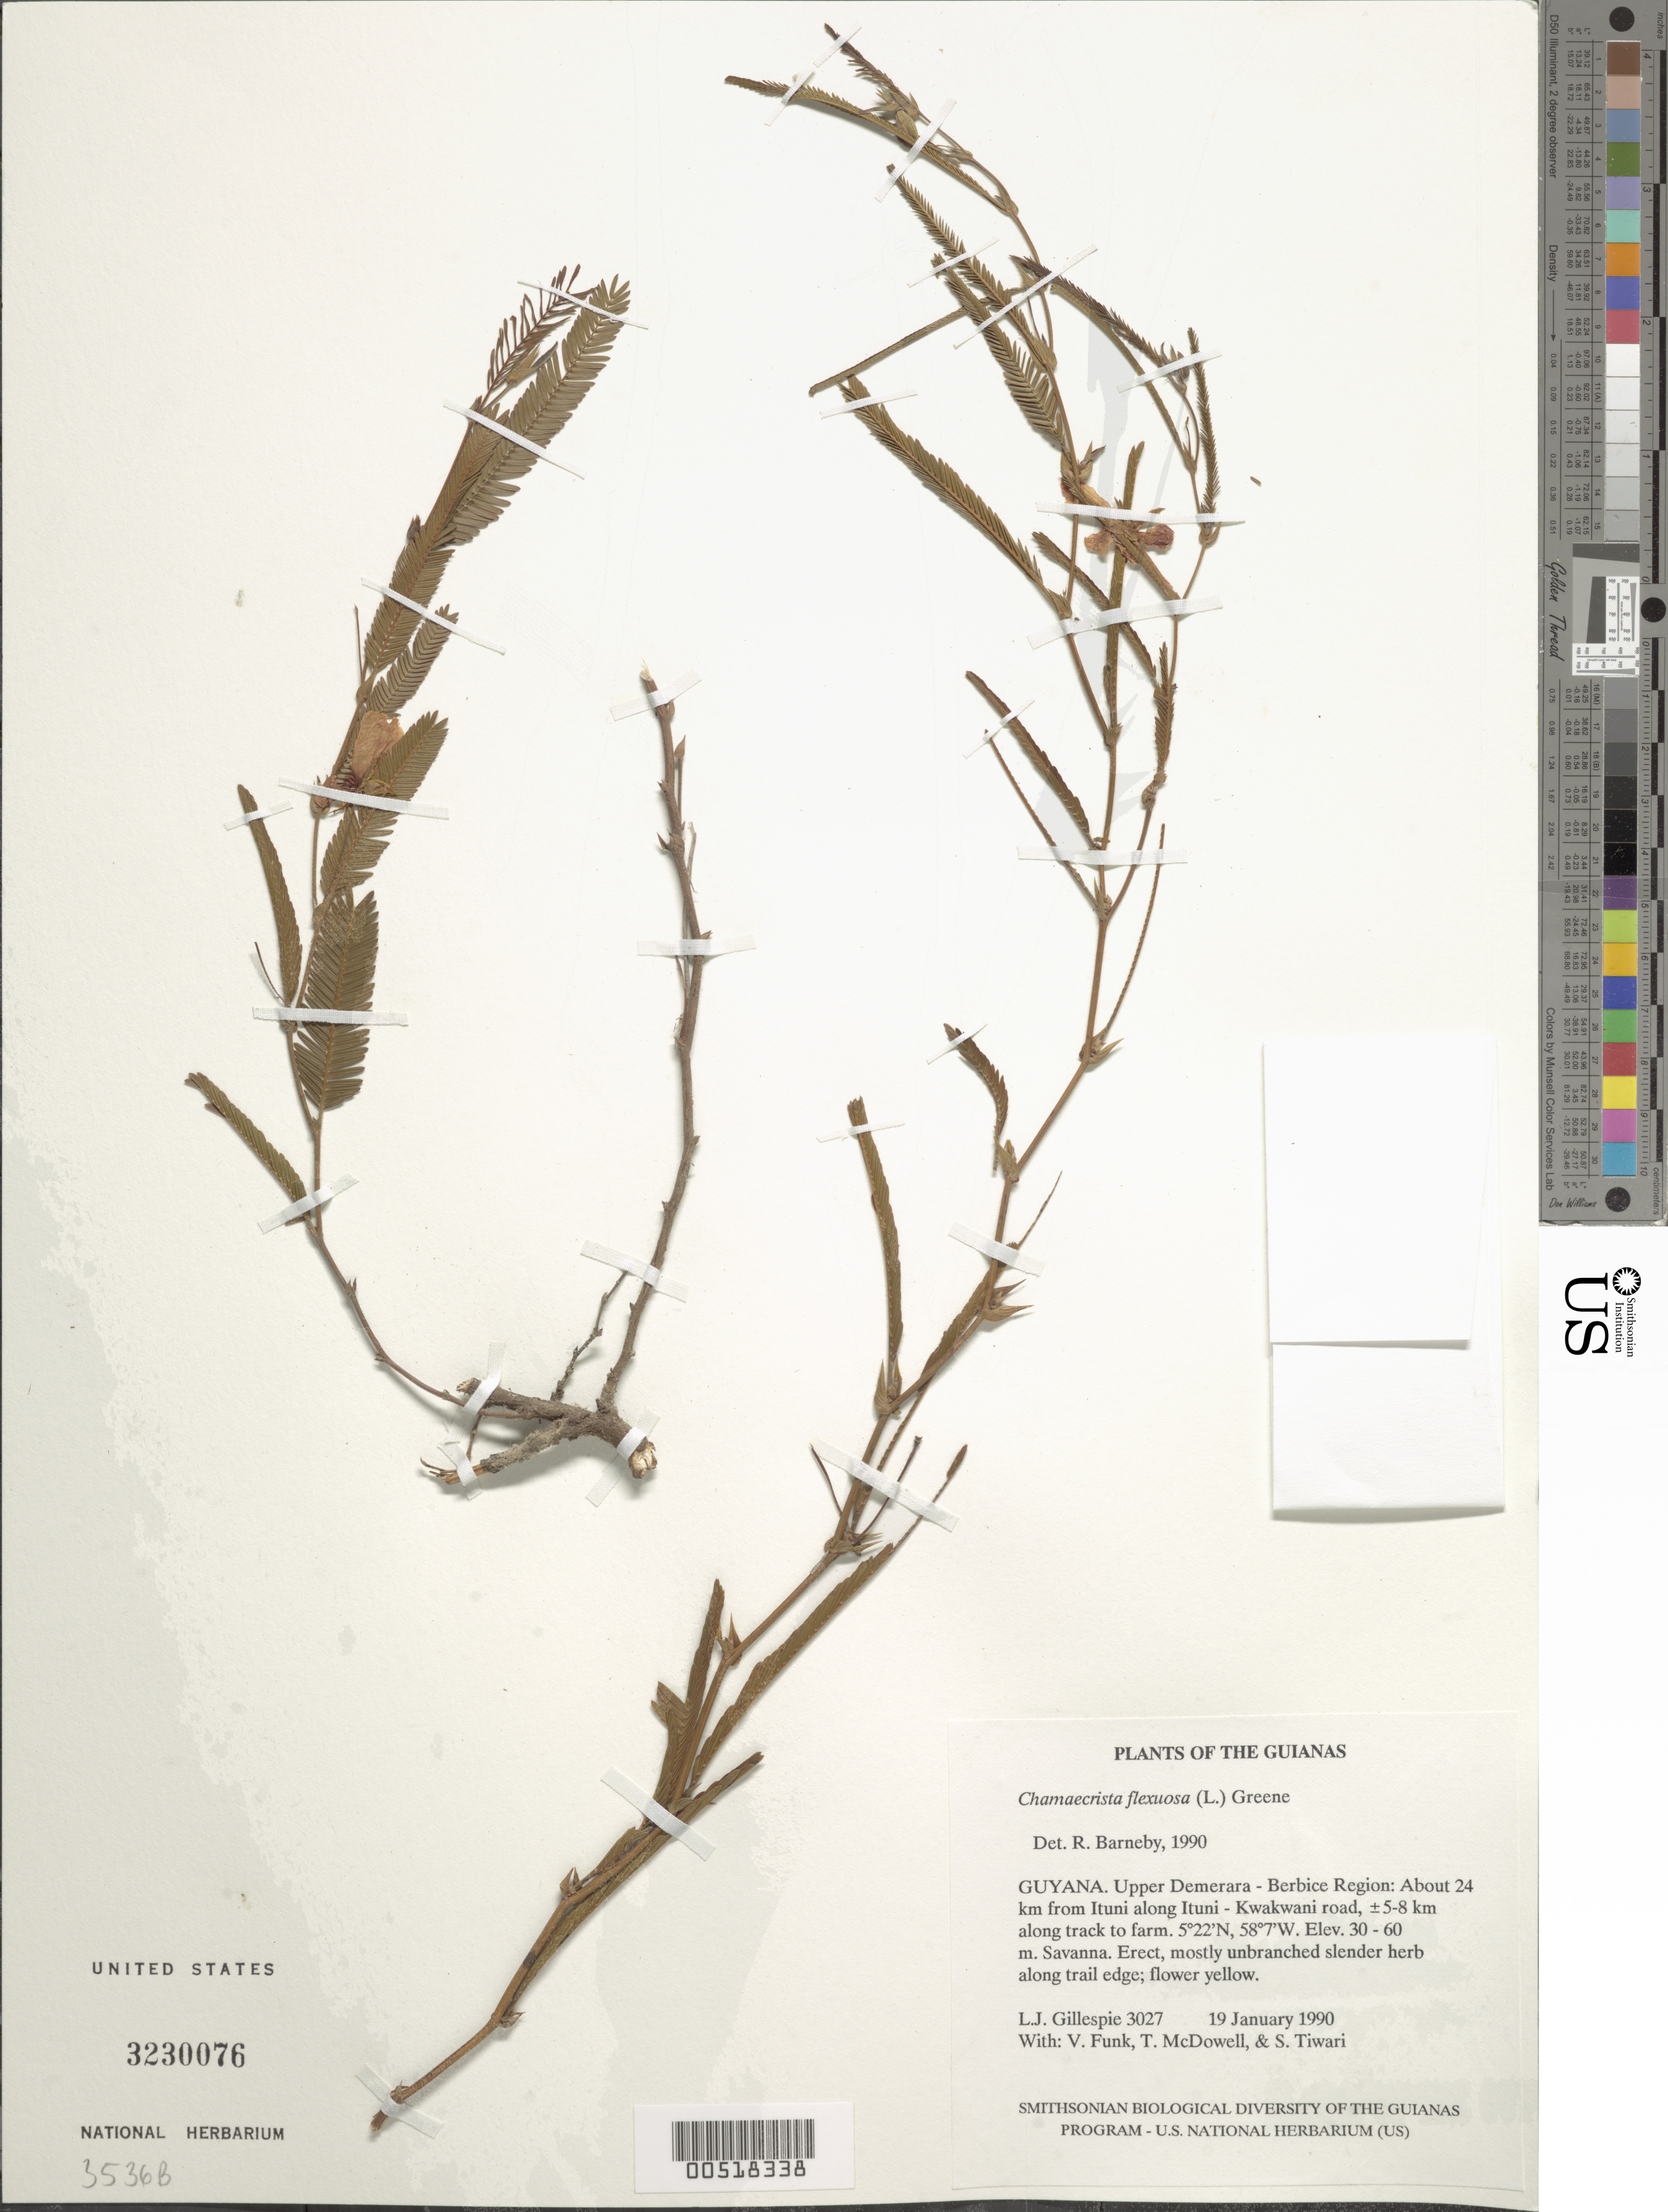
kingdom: Plantae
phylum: Tracheophyta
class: Magnoliopsida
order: Fabales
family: Fabaceae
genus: Chamaecrista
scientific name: Chamaecrista flexuosa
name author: (L.) Greene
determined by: Barneby, Rupert C., (NY)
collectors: L. J. Gillespie, V. Funk, T. McDowell & S. Tiwari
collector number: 3027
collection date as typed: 19 January 1990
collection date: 1990-01-19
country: Guyana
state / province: U. Demerara-Berbice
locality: About 24 km from Ituni along Ituni - Kwakwani road, ±5-8 km along track to farm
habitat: Savanna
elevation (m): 30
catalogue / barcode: US 3230076